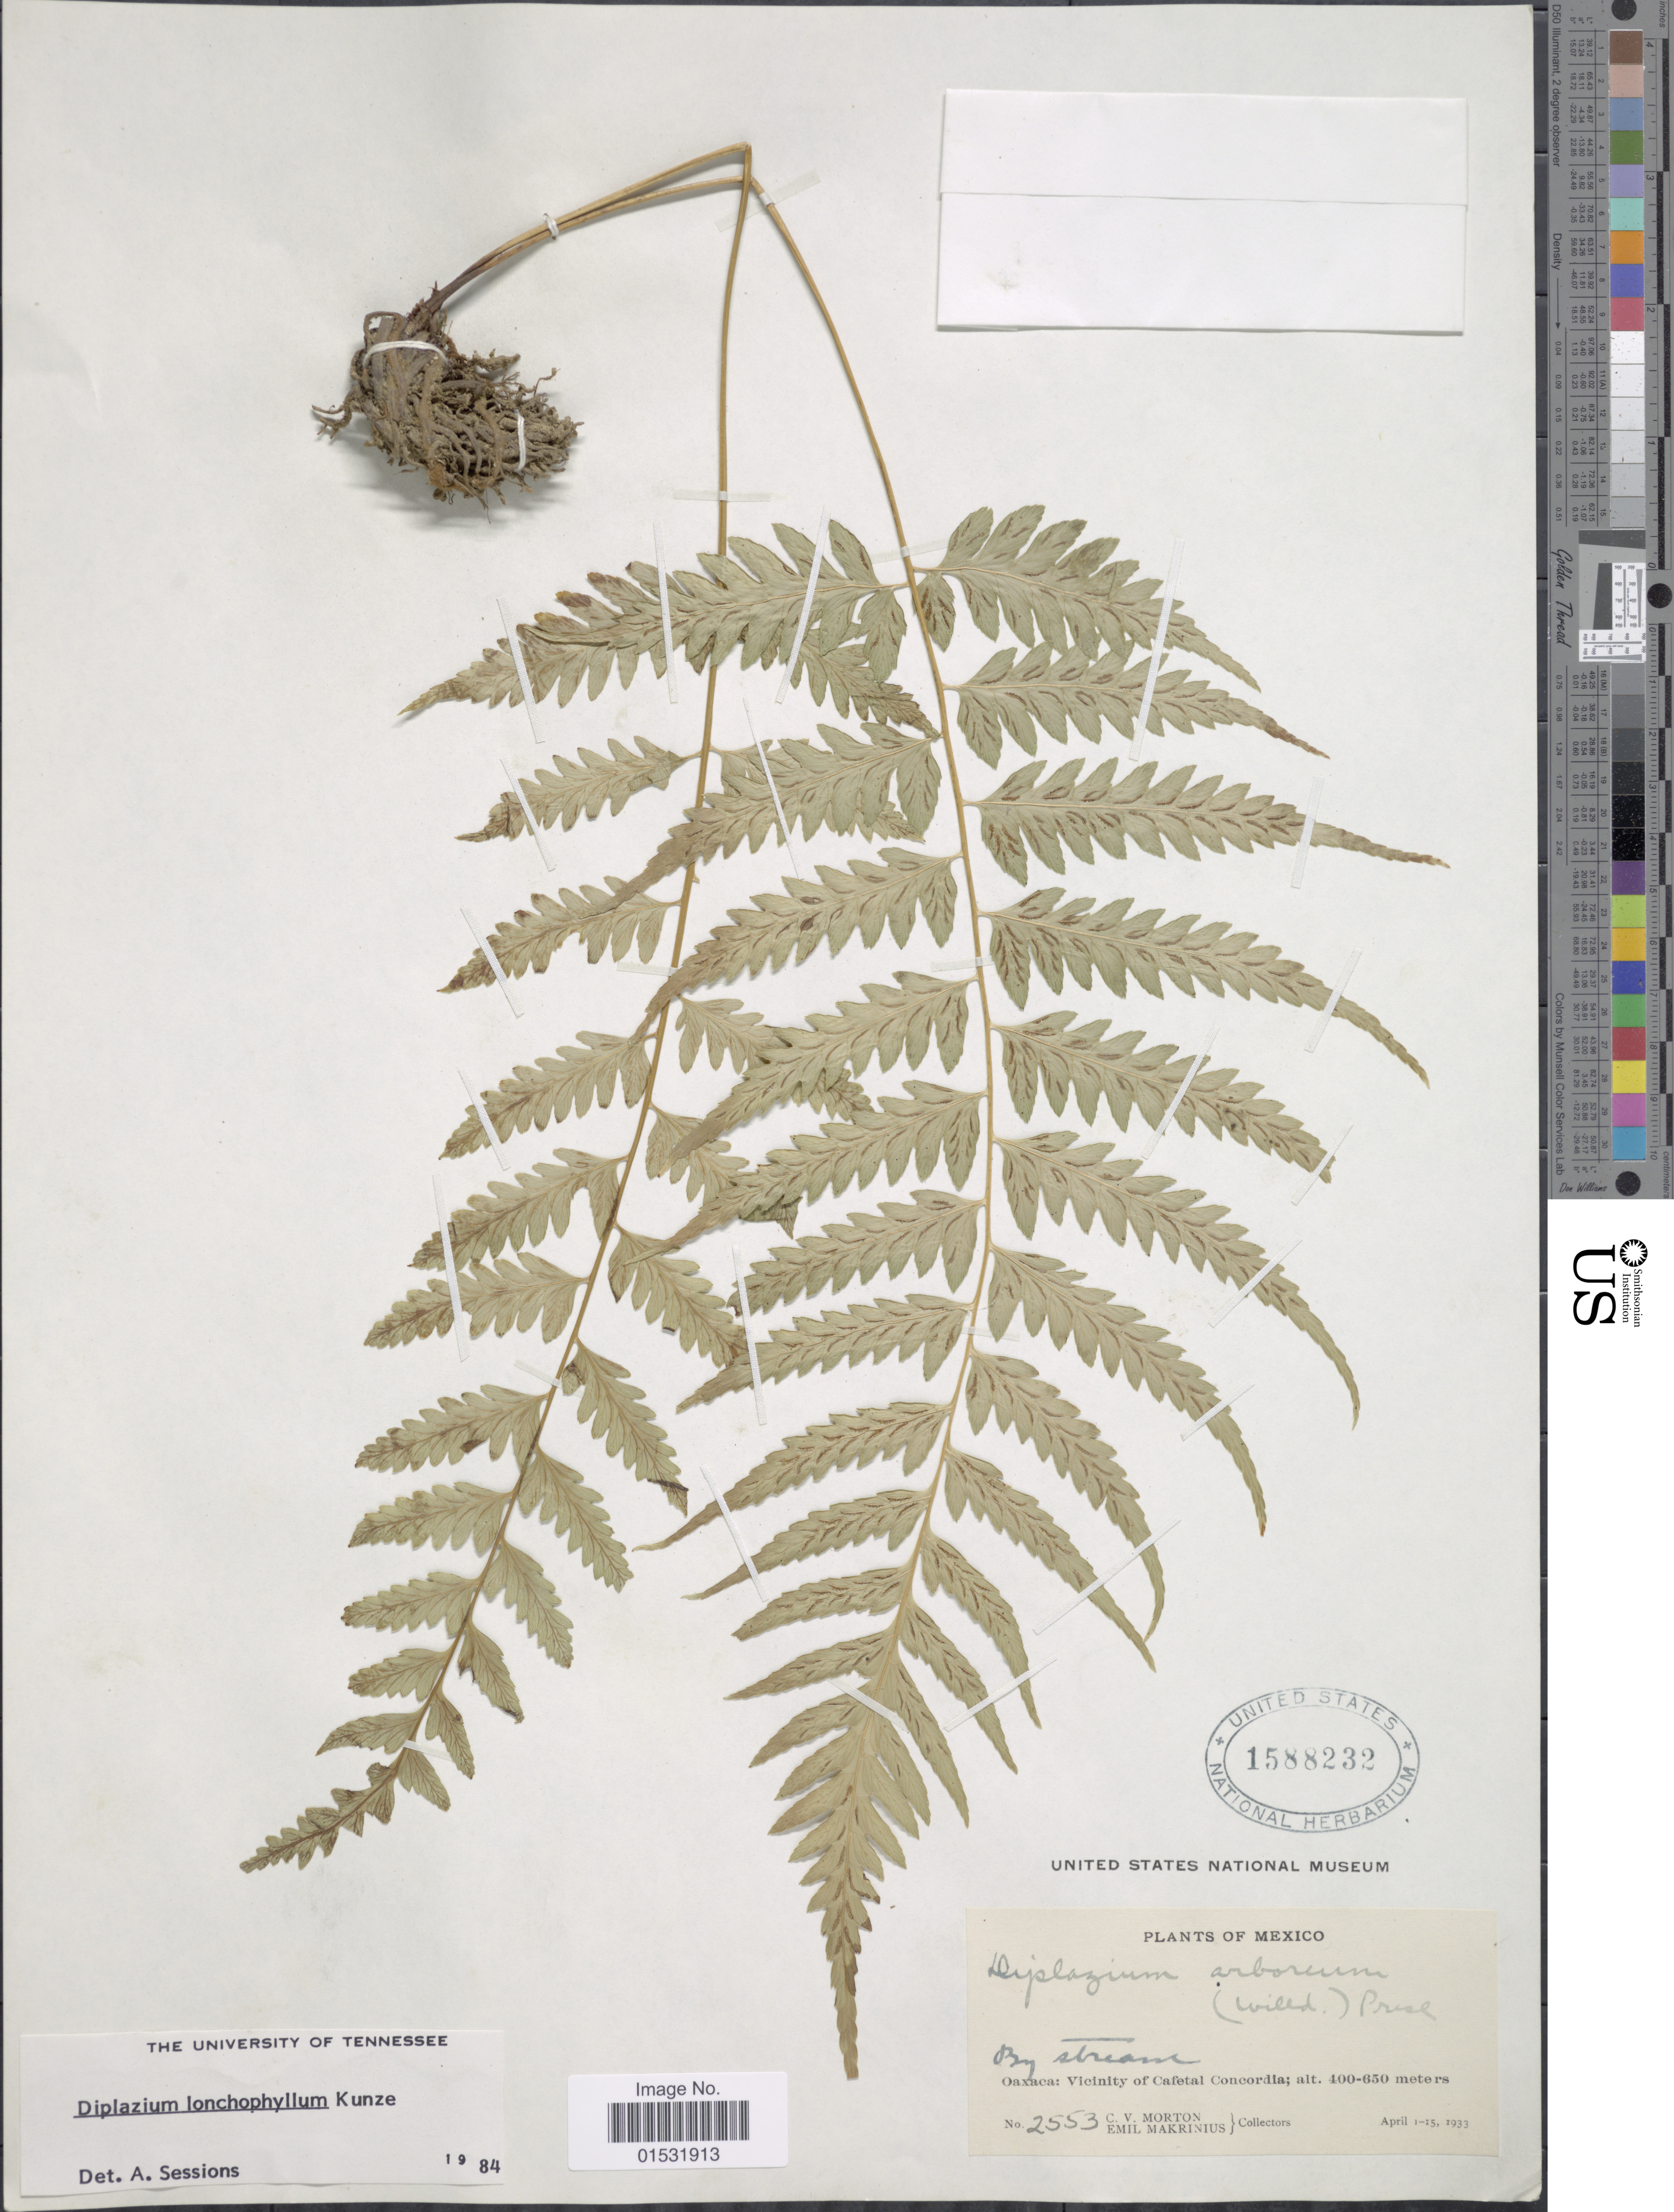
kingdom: Plantae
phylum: Tracheophyta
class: Polypodiopsida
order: Polypodiales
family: Athyriaceae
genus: Diplazium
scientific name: Diplazium lonchophyllum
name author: Kunze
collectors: C. V. Morton & E. Makrinius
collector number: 2553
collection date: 1933-04-01/1933-04-15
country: Mexico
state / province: Oaxaca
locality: Vicinity of Cafetal Concordia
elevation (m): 400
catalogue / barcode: US 1588232